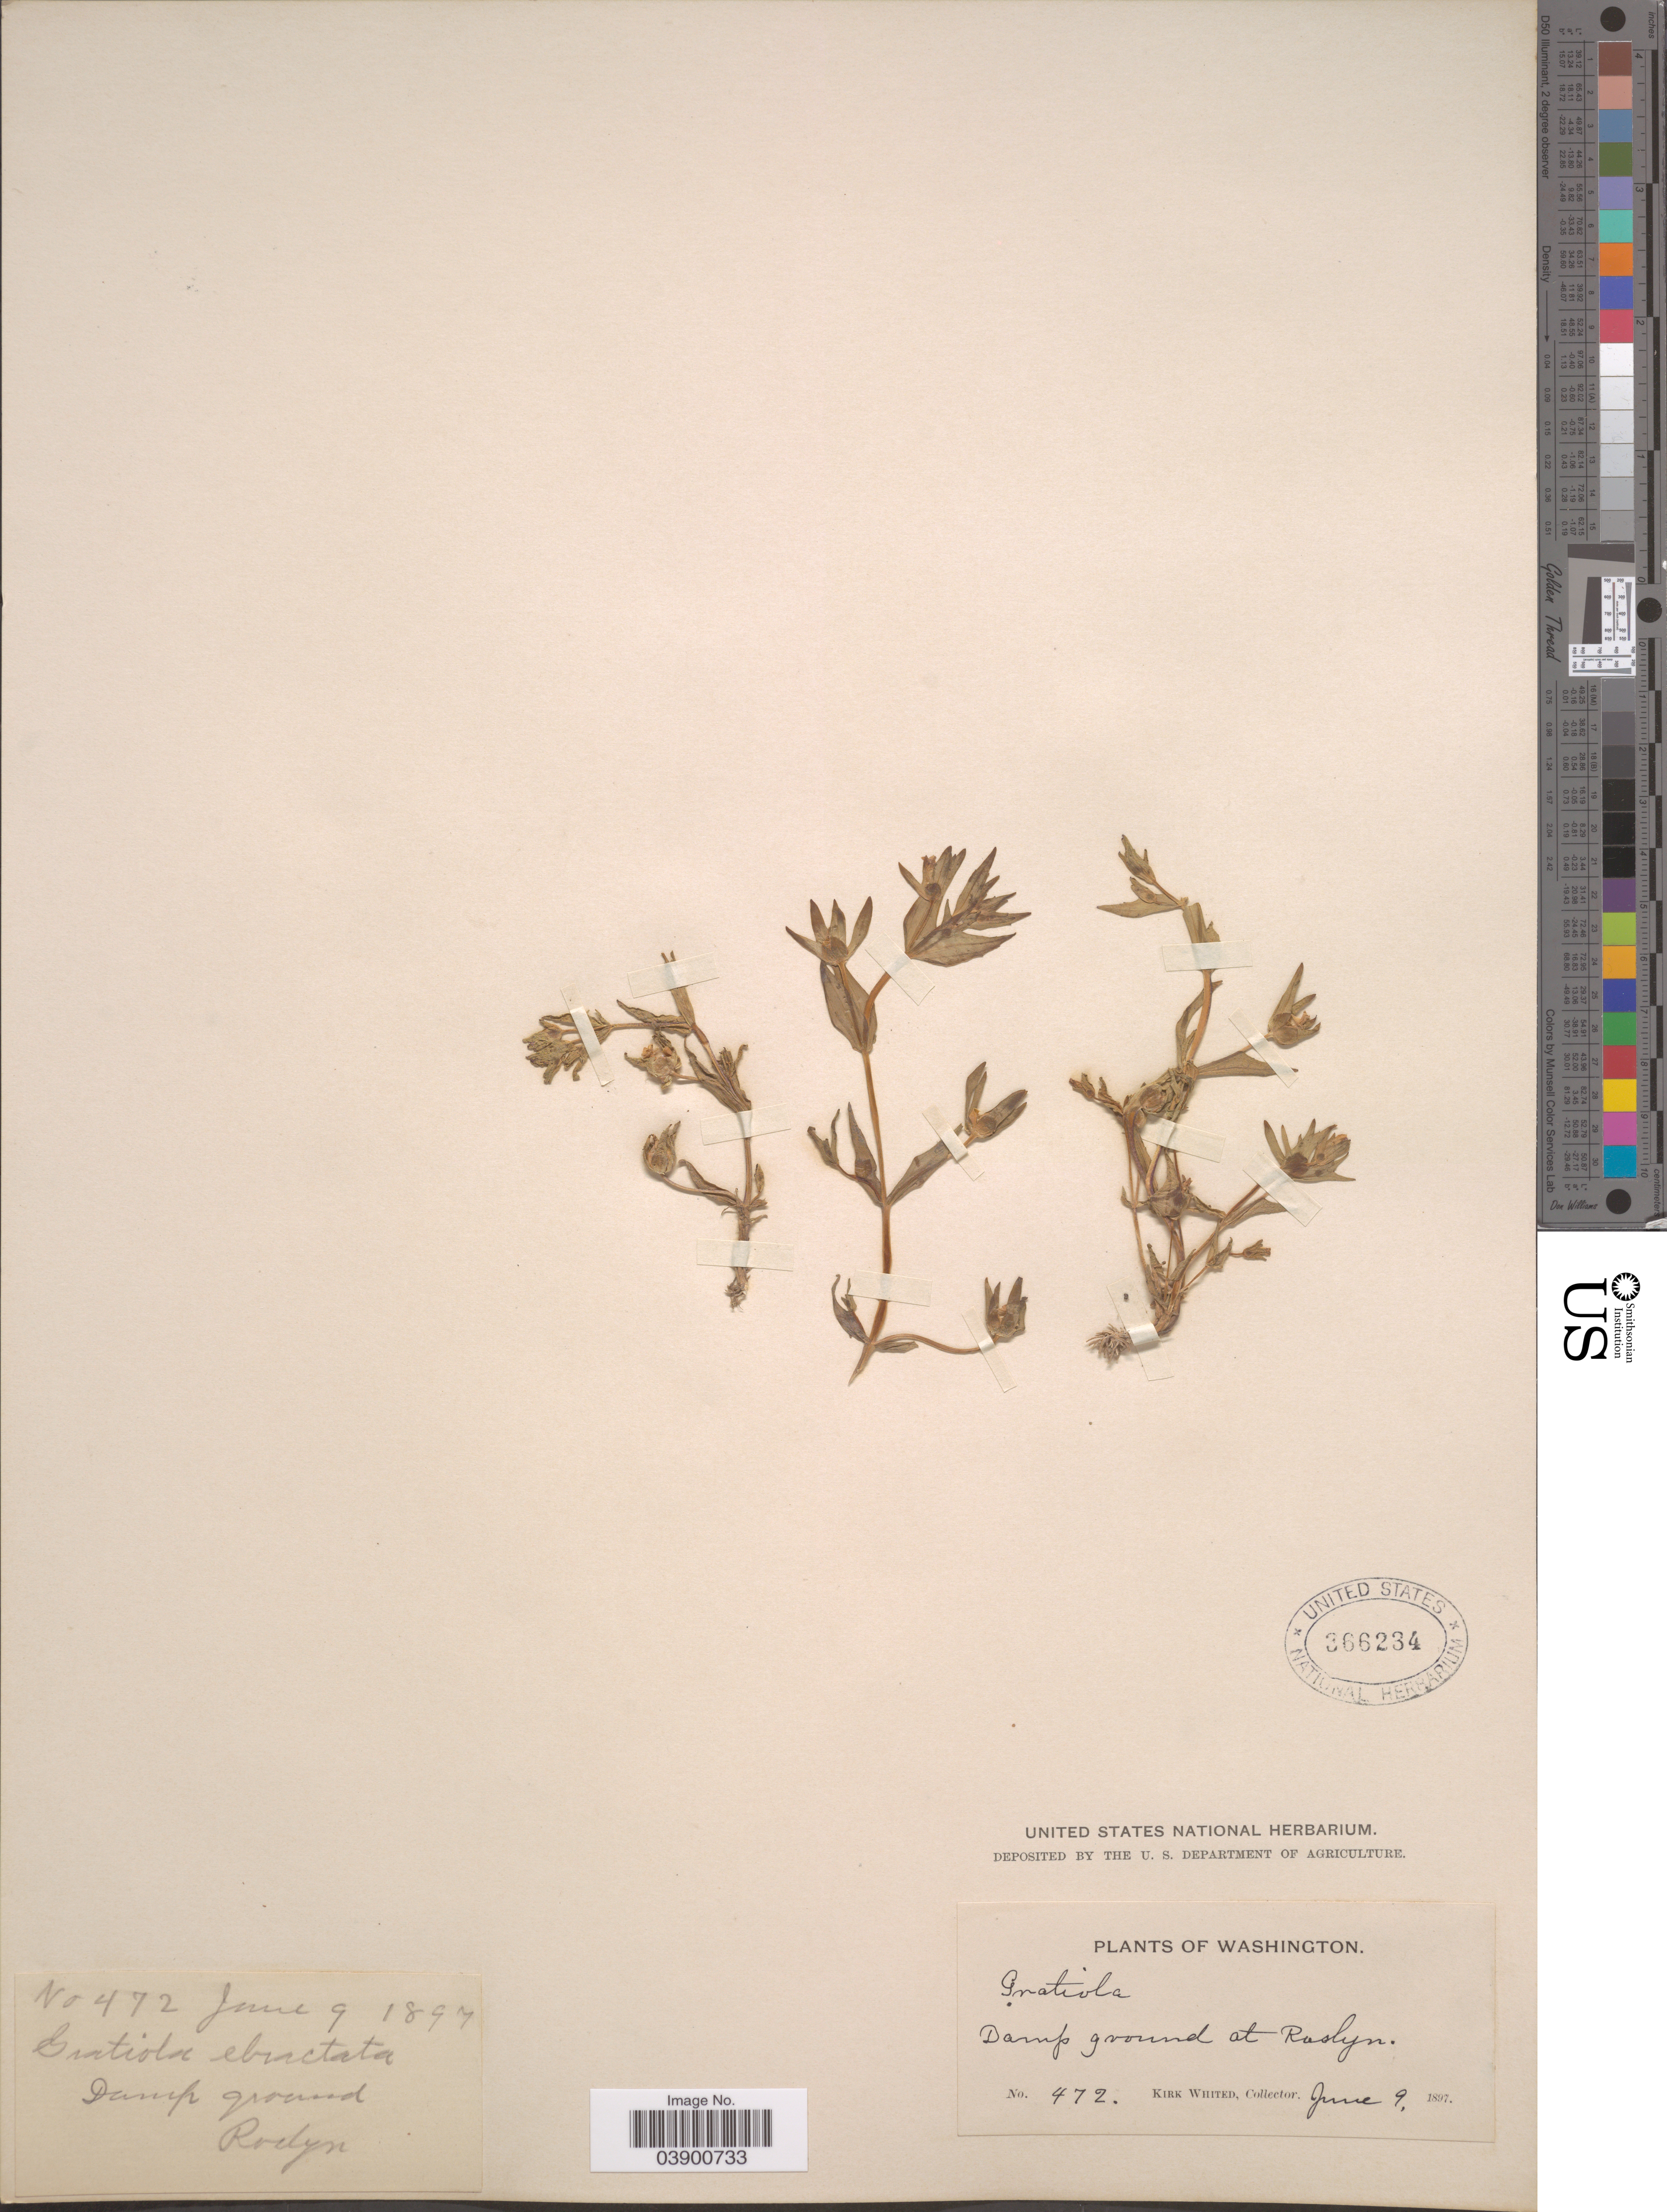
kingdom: Plantae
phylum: Tracheophyta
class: Magnoliopsida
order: Lamiales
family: Plantaginaceae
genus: Gratiola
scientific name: Gratiola ebracteata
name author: Benth.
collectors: K. Whited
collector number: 472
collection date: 1897-06-09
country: United States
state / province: Washington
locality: At Roslyn.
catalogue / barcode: US 366234